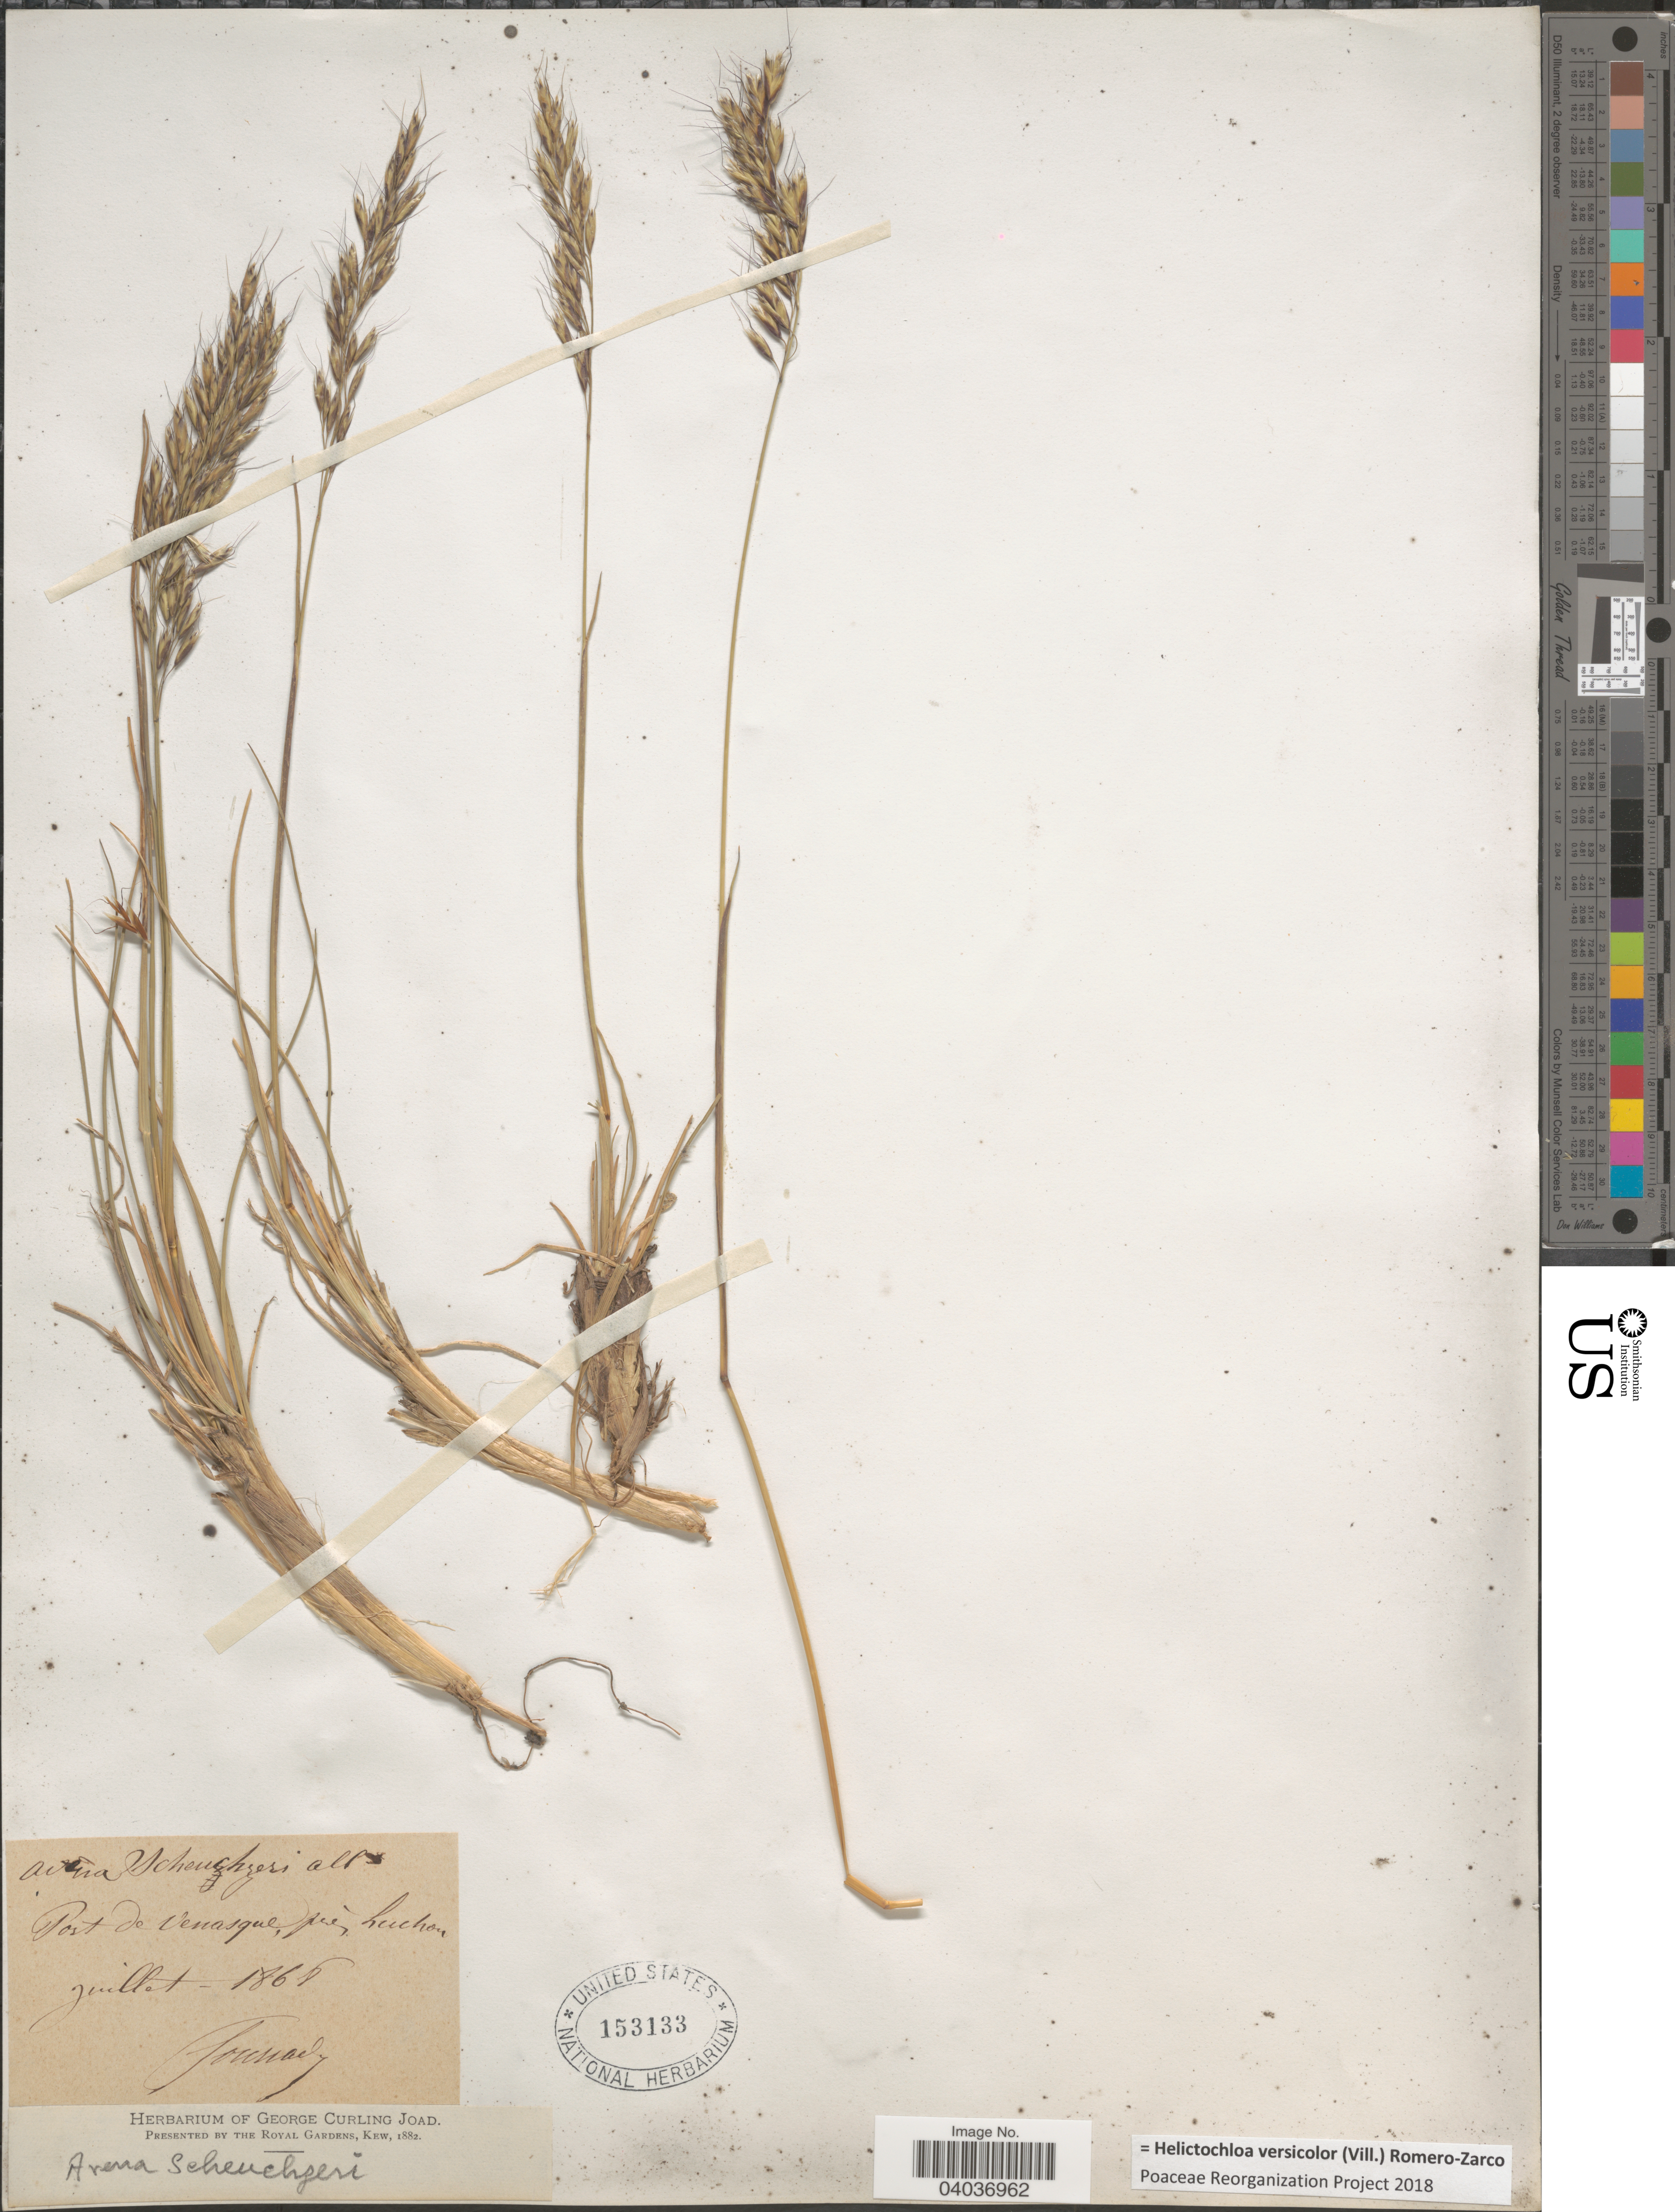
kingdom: Plantae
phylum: Tracheophyta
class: Liliopsida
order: Poales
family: Poaceae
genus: Helictochloa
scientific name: Helictochloa versicolor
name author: (Vill.) Romero Zarco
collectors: Founard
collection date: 1868-07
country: France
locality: Port de Venasque, près Luchon.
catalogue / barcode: US 153133